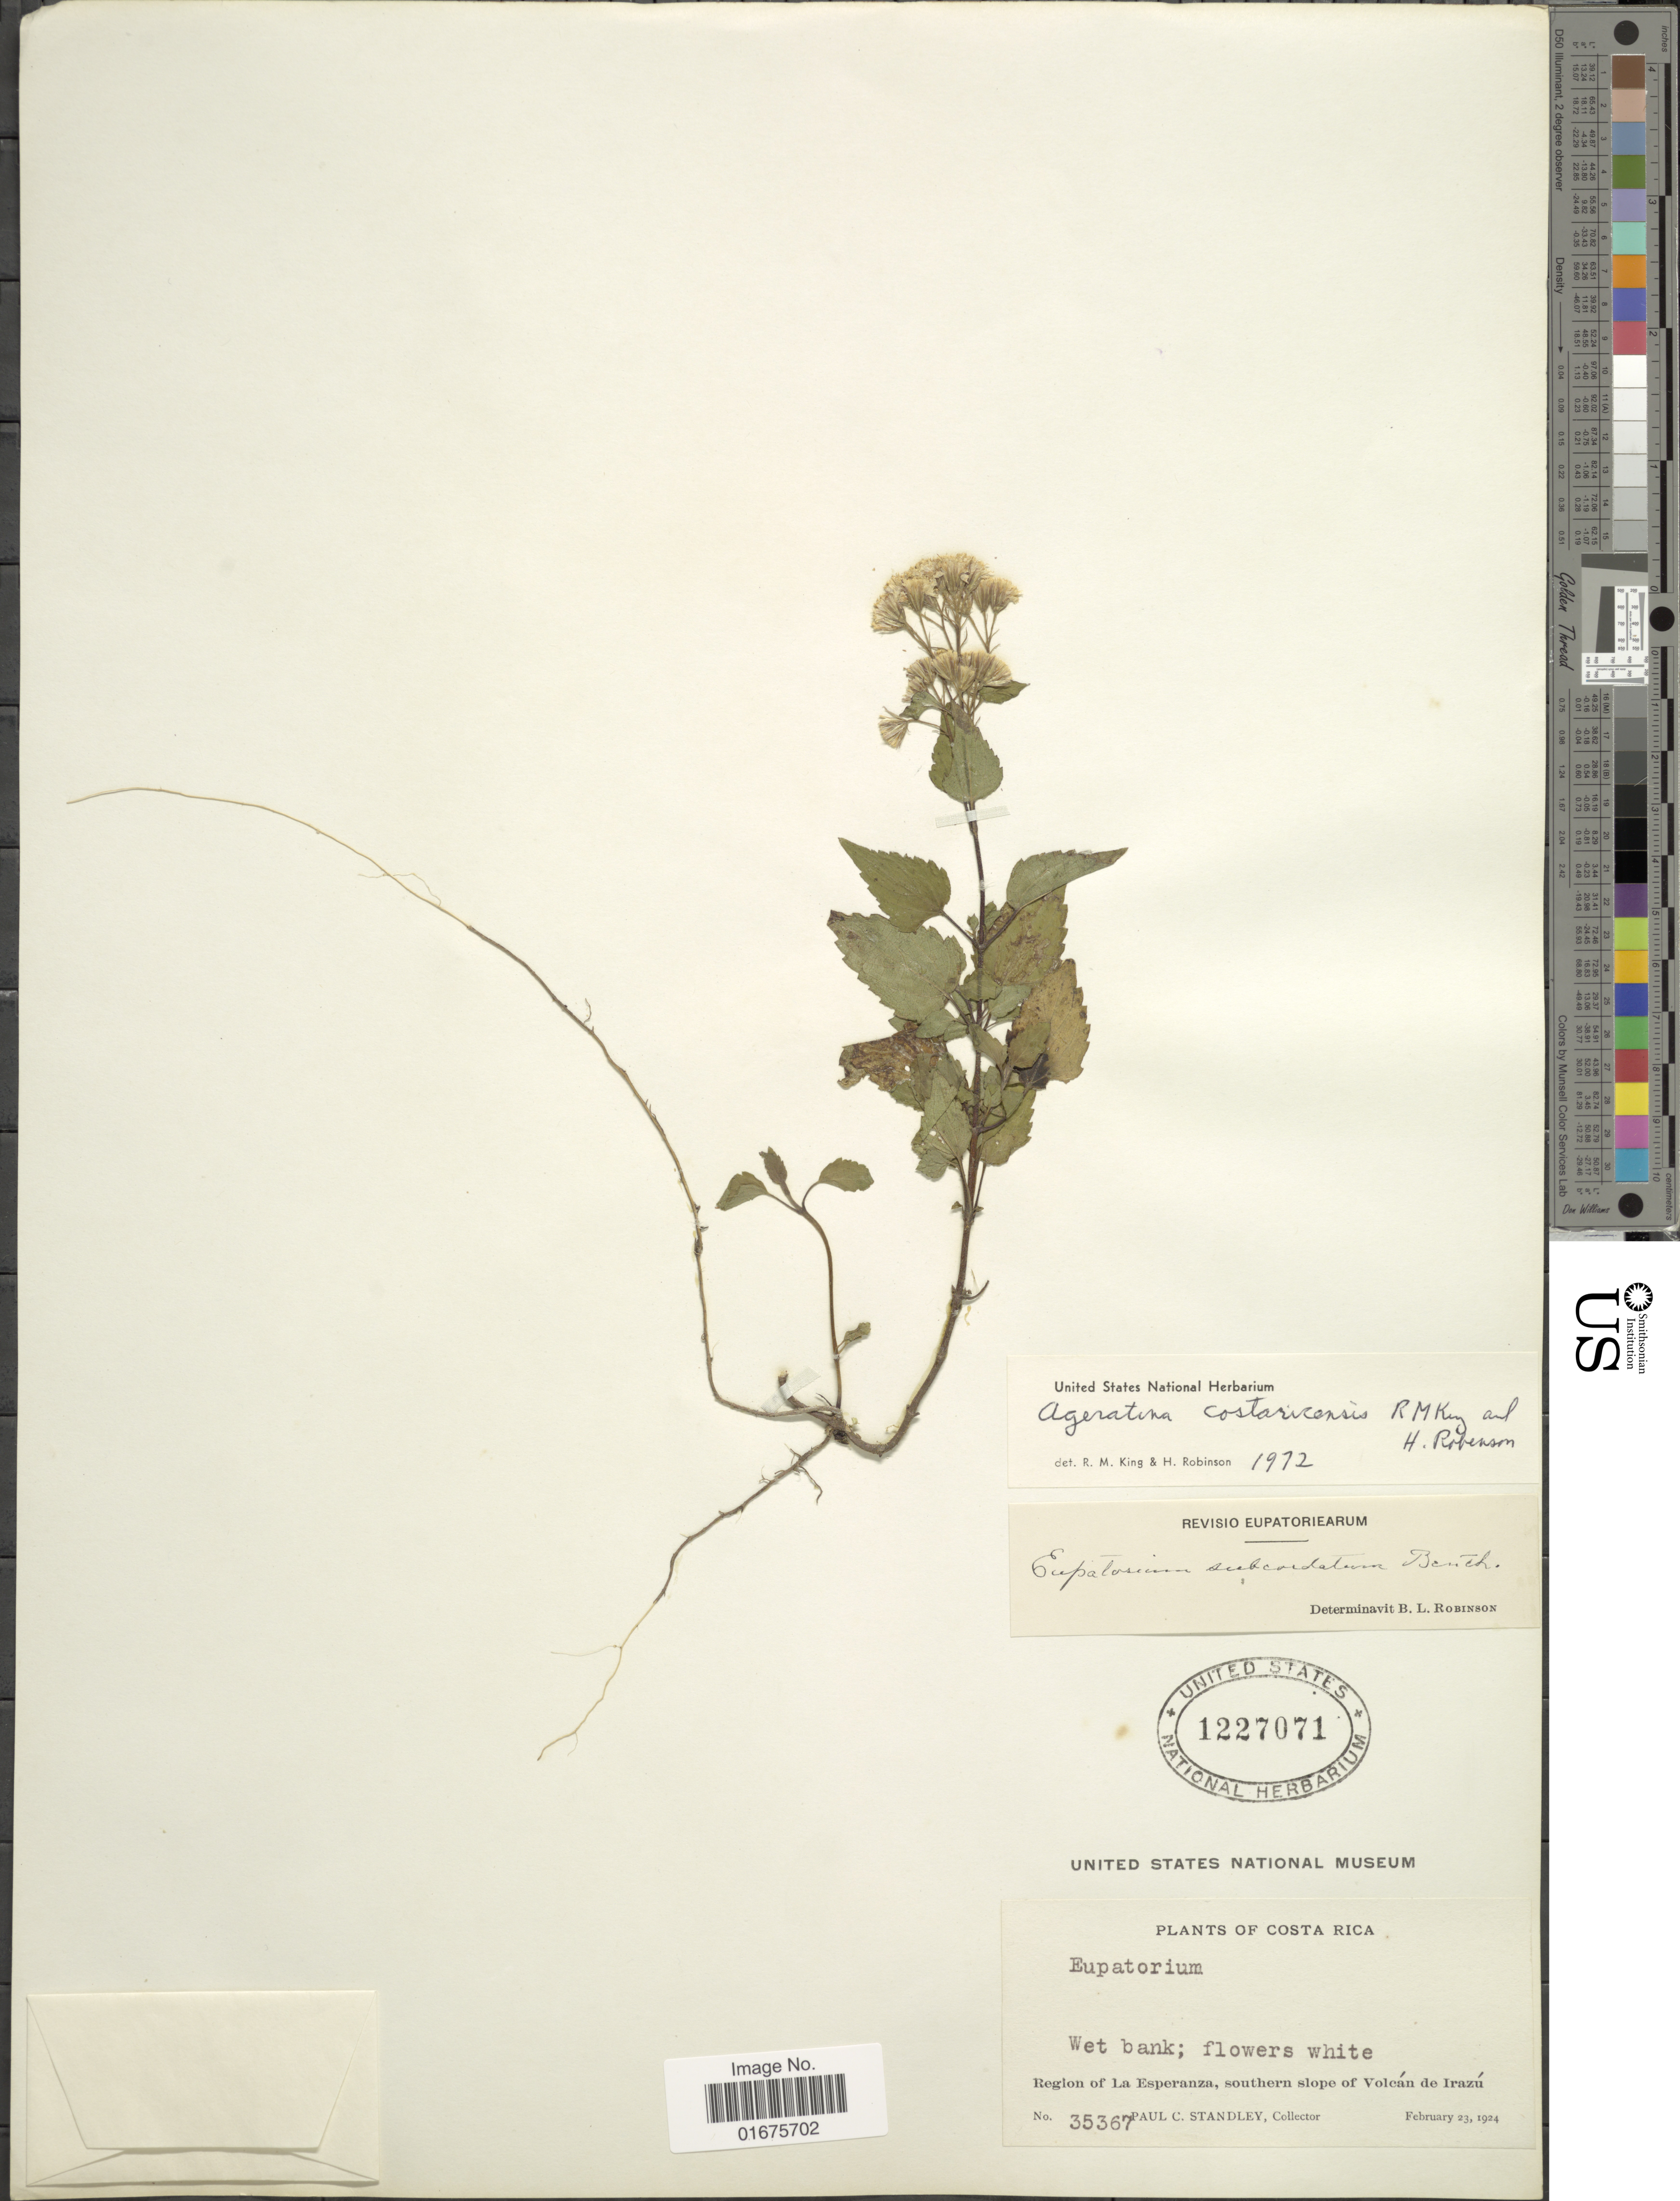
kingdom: Plantae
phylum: Tracheophyta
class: Magnoliopsida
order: Asterales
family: Asteraceae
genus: Ageratina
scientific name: Ageratina costaricensis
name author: R.M. King & H. Rob.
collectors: P. C. Standley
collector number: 35367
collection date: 1924-02-23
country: Costa Rica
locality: Region of La Esperanza, southern slope of Volcan de Irazu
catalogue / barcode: US 1227071